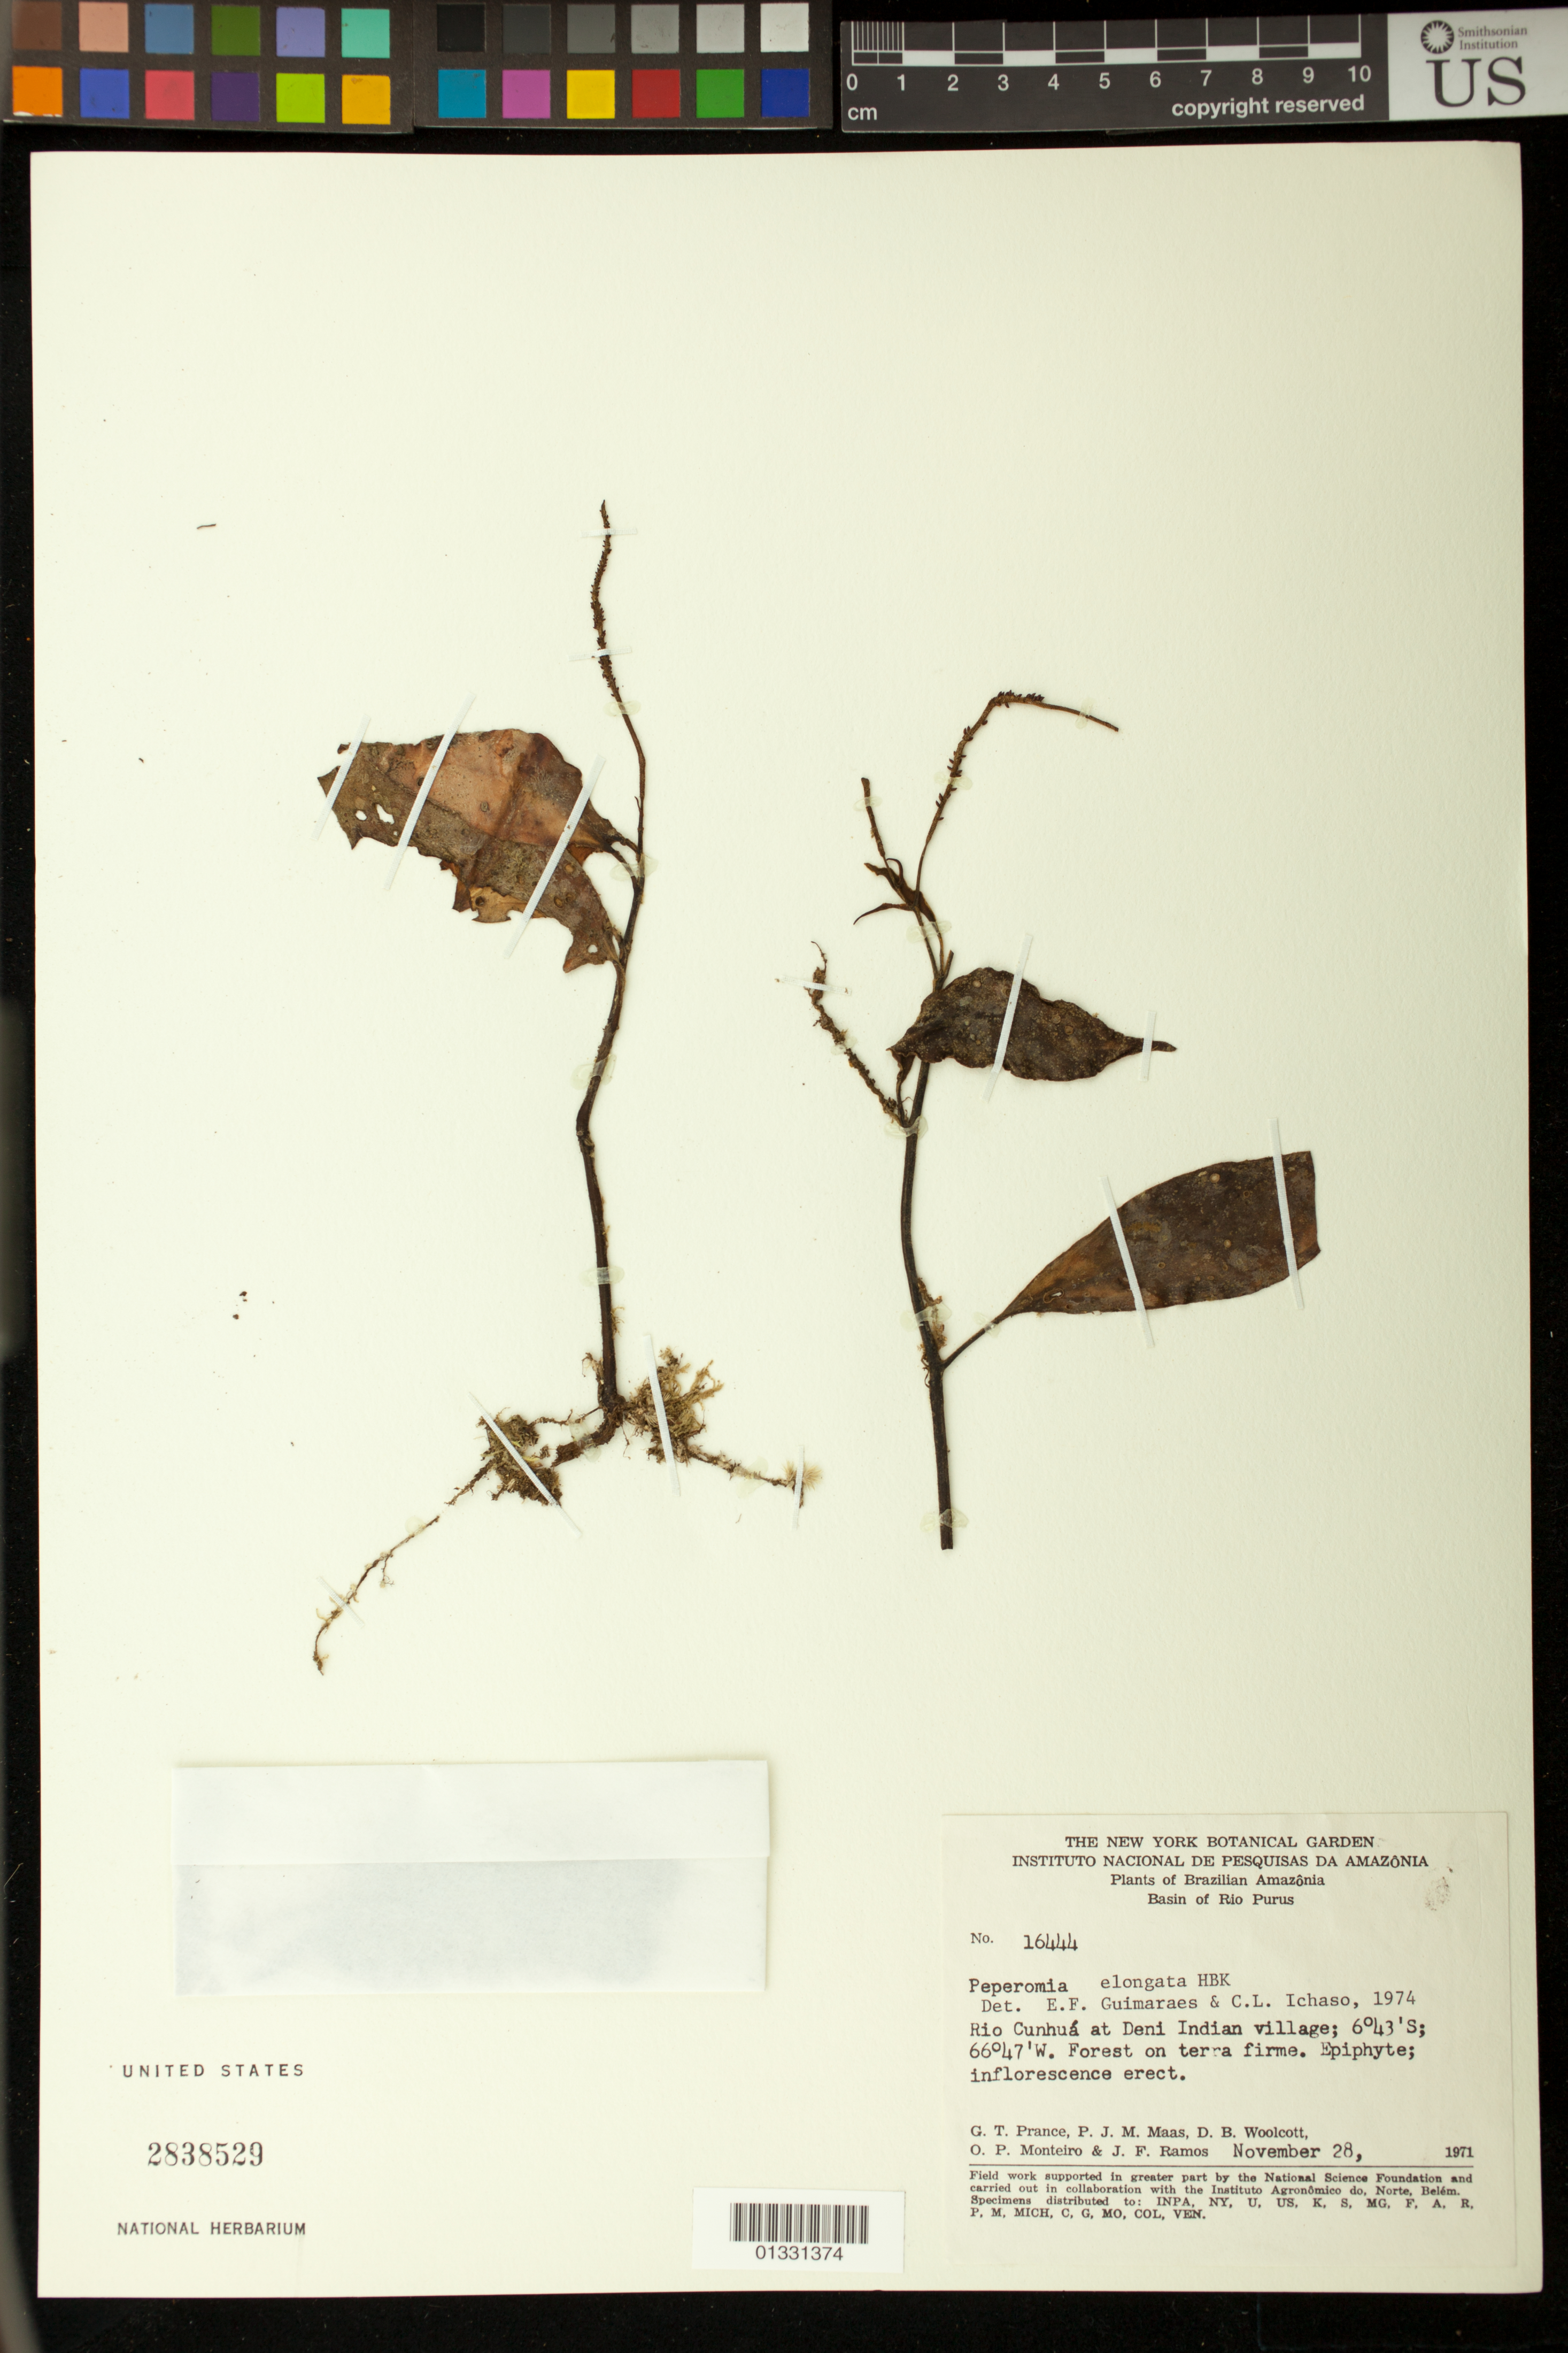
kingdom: Plantae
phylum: Tracheophyta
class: Magnoliopsida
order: Piperales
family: Piperaceae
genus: Peperomia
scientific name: Peperomia elongata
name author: Kunth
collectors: G. T. Prance, P. Maas, D. B. Woolcott, O. P. Monteiro & J. F. Ramos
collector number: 16444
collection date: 1971-11-28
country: Brazil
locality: Basin of Rio Purus. Rio Cunhuá at Deni Indian village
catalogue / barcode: US 2838529